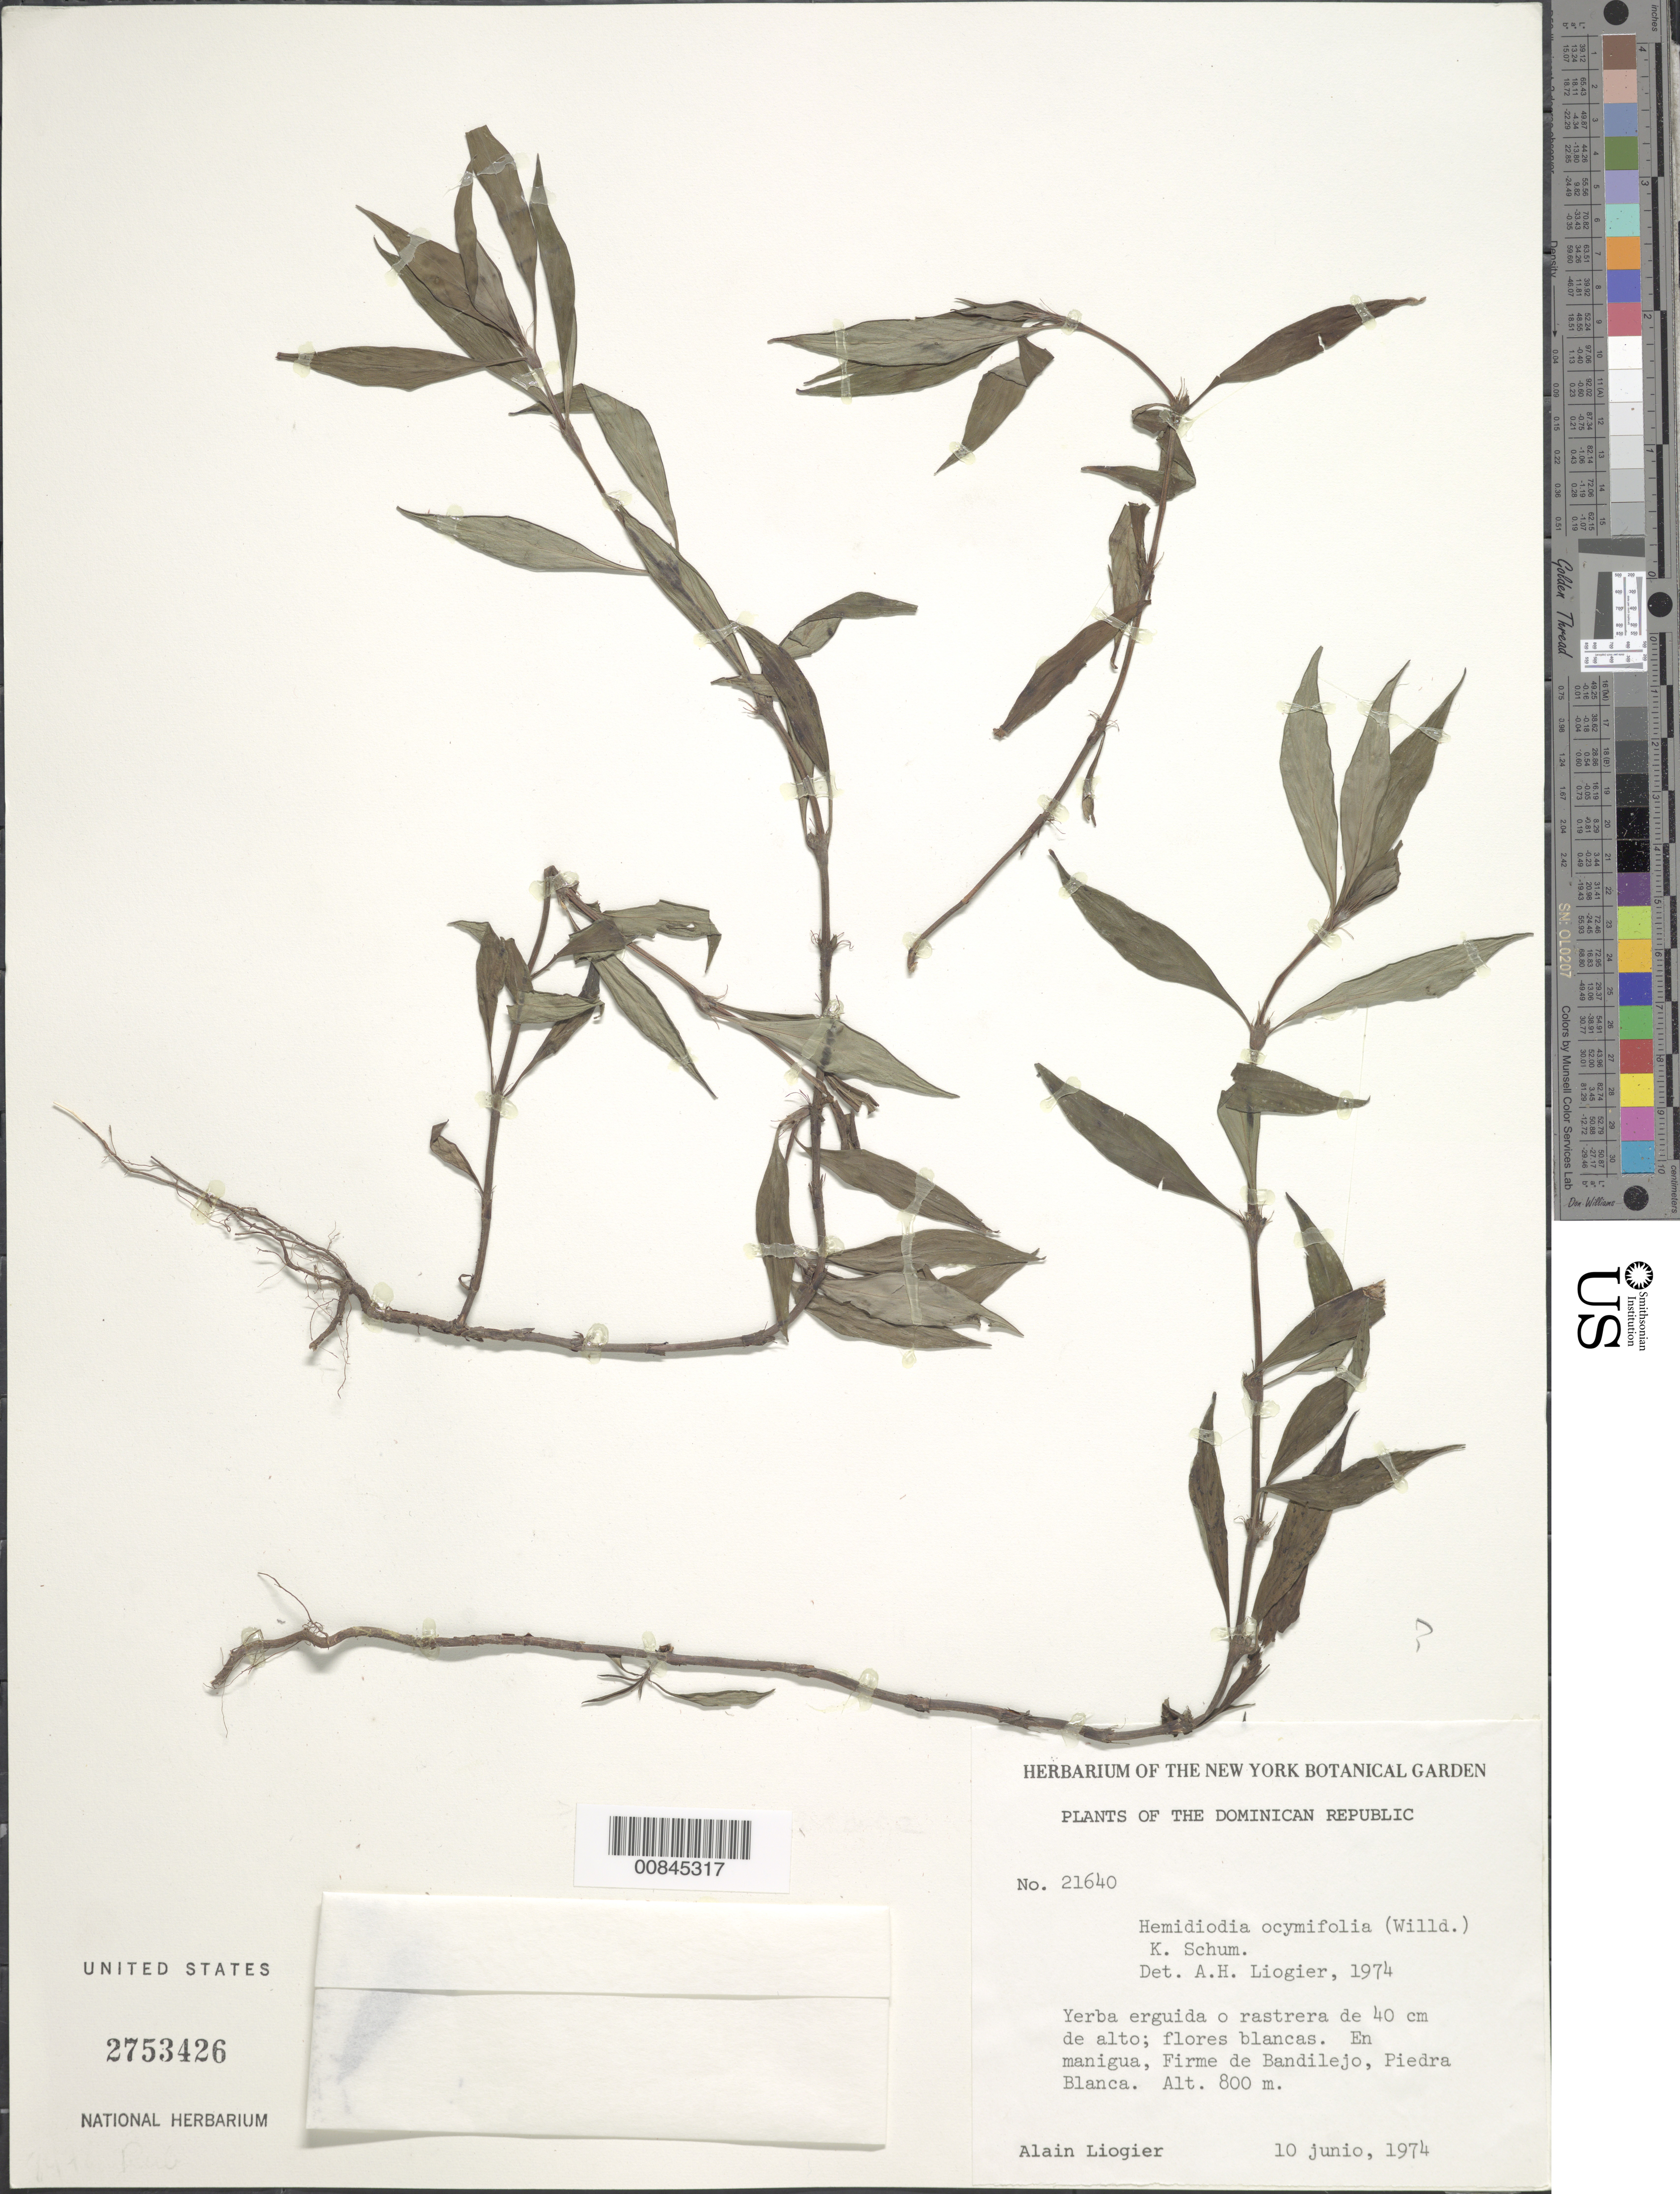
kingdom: Plantae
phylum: Tracheophyta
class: Magnoliopsida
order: Gentianales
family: Rubiaceae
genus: Spermacoce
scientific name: Spermacoce ocymifolia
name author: Willd. ex Roem. & Schult.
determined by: Liogier, Alain H.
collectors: A. H. Liogier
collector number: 21640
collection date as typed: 10 Jun 1974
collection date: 1974-06-10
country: Dominican Republic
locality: Firme de Bandilejo, Piedra Blanca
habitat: En manigua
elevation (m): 800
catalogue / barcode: US 2753426